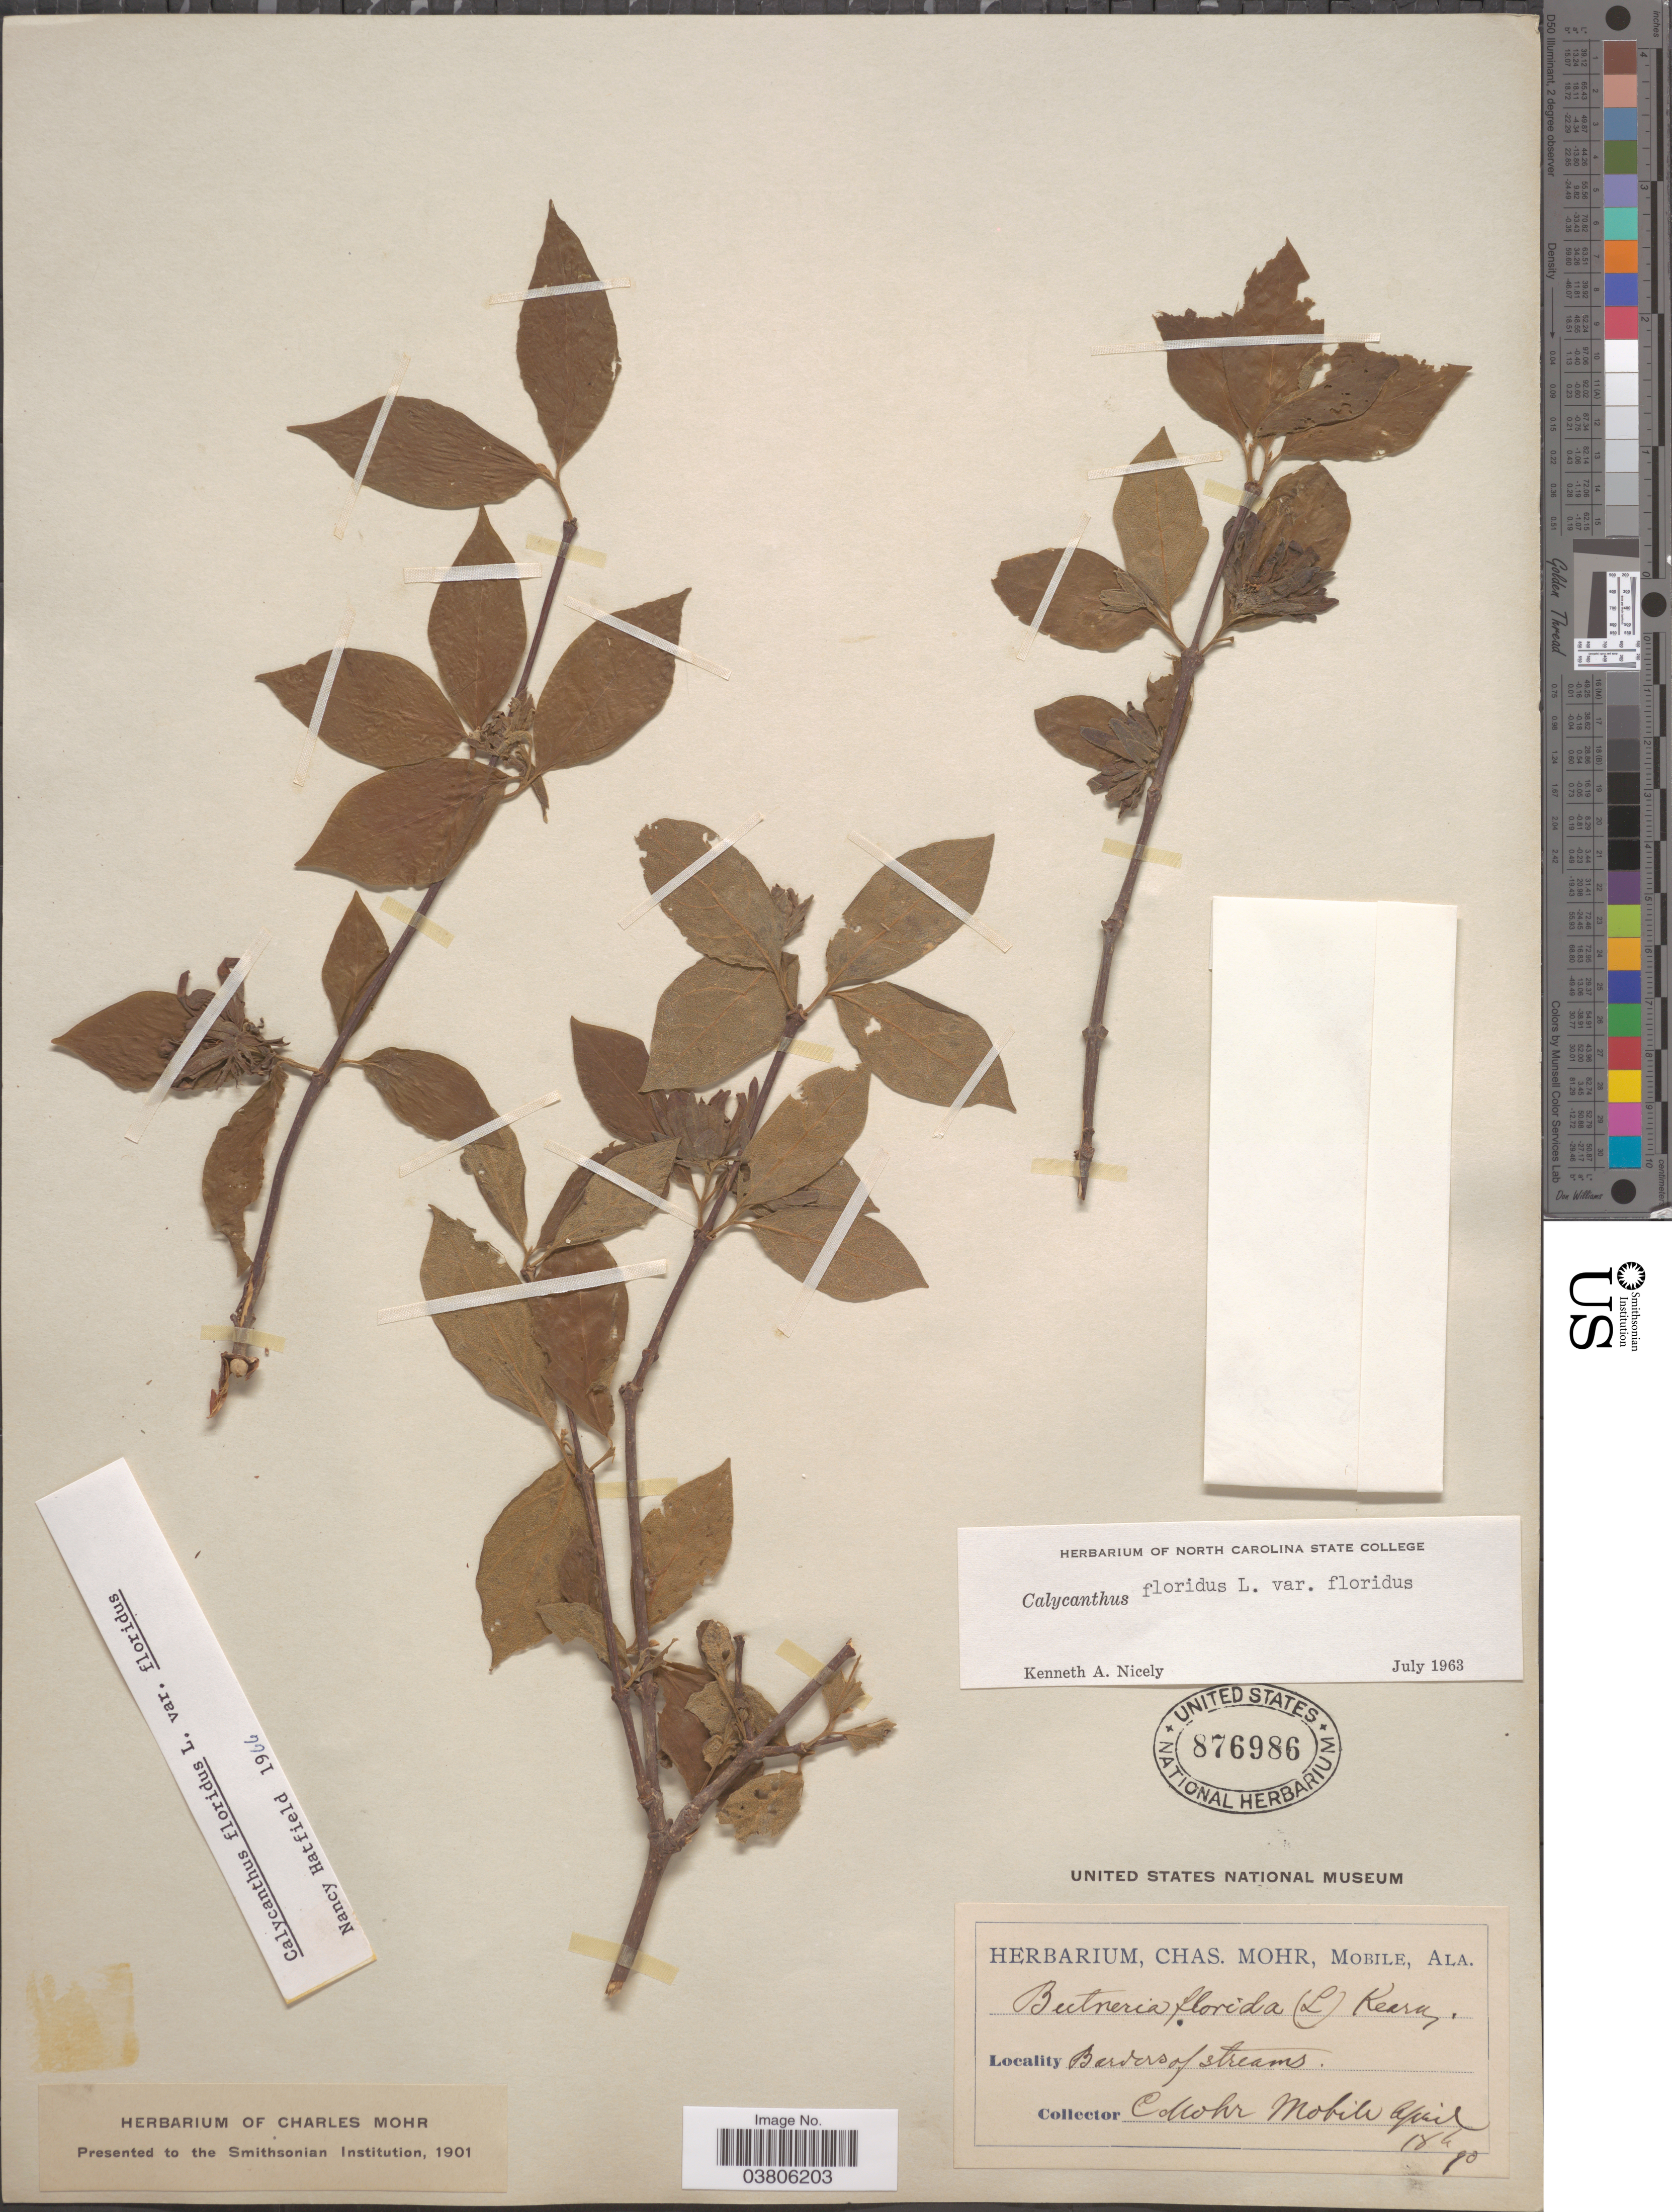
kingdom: Plantae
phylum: Tracheophyta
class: Magnoliopsida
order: Laurales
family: Calycanthaceae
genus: Calycanthus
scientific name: Calycanthus floridus var. floridus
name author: L.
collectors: Mohr, C. T. (herbarium)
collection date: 1890-04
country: United States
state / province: Alabama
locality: Borders of streams.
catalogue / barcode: US 876986